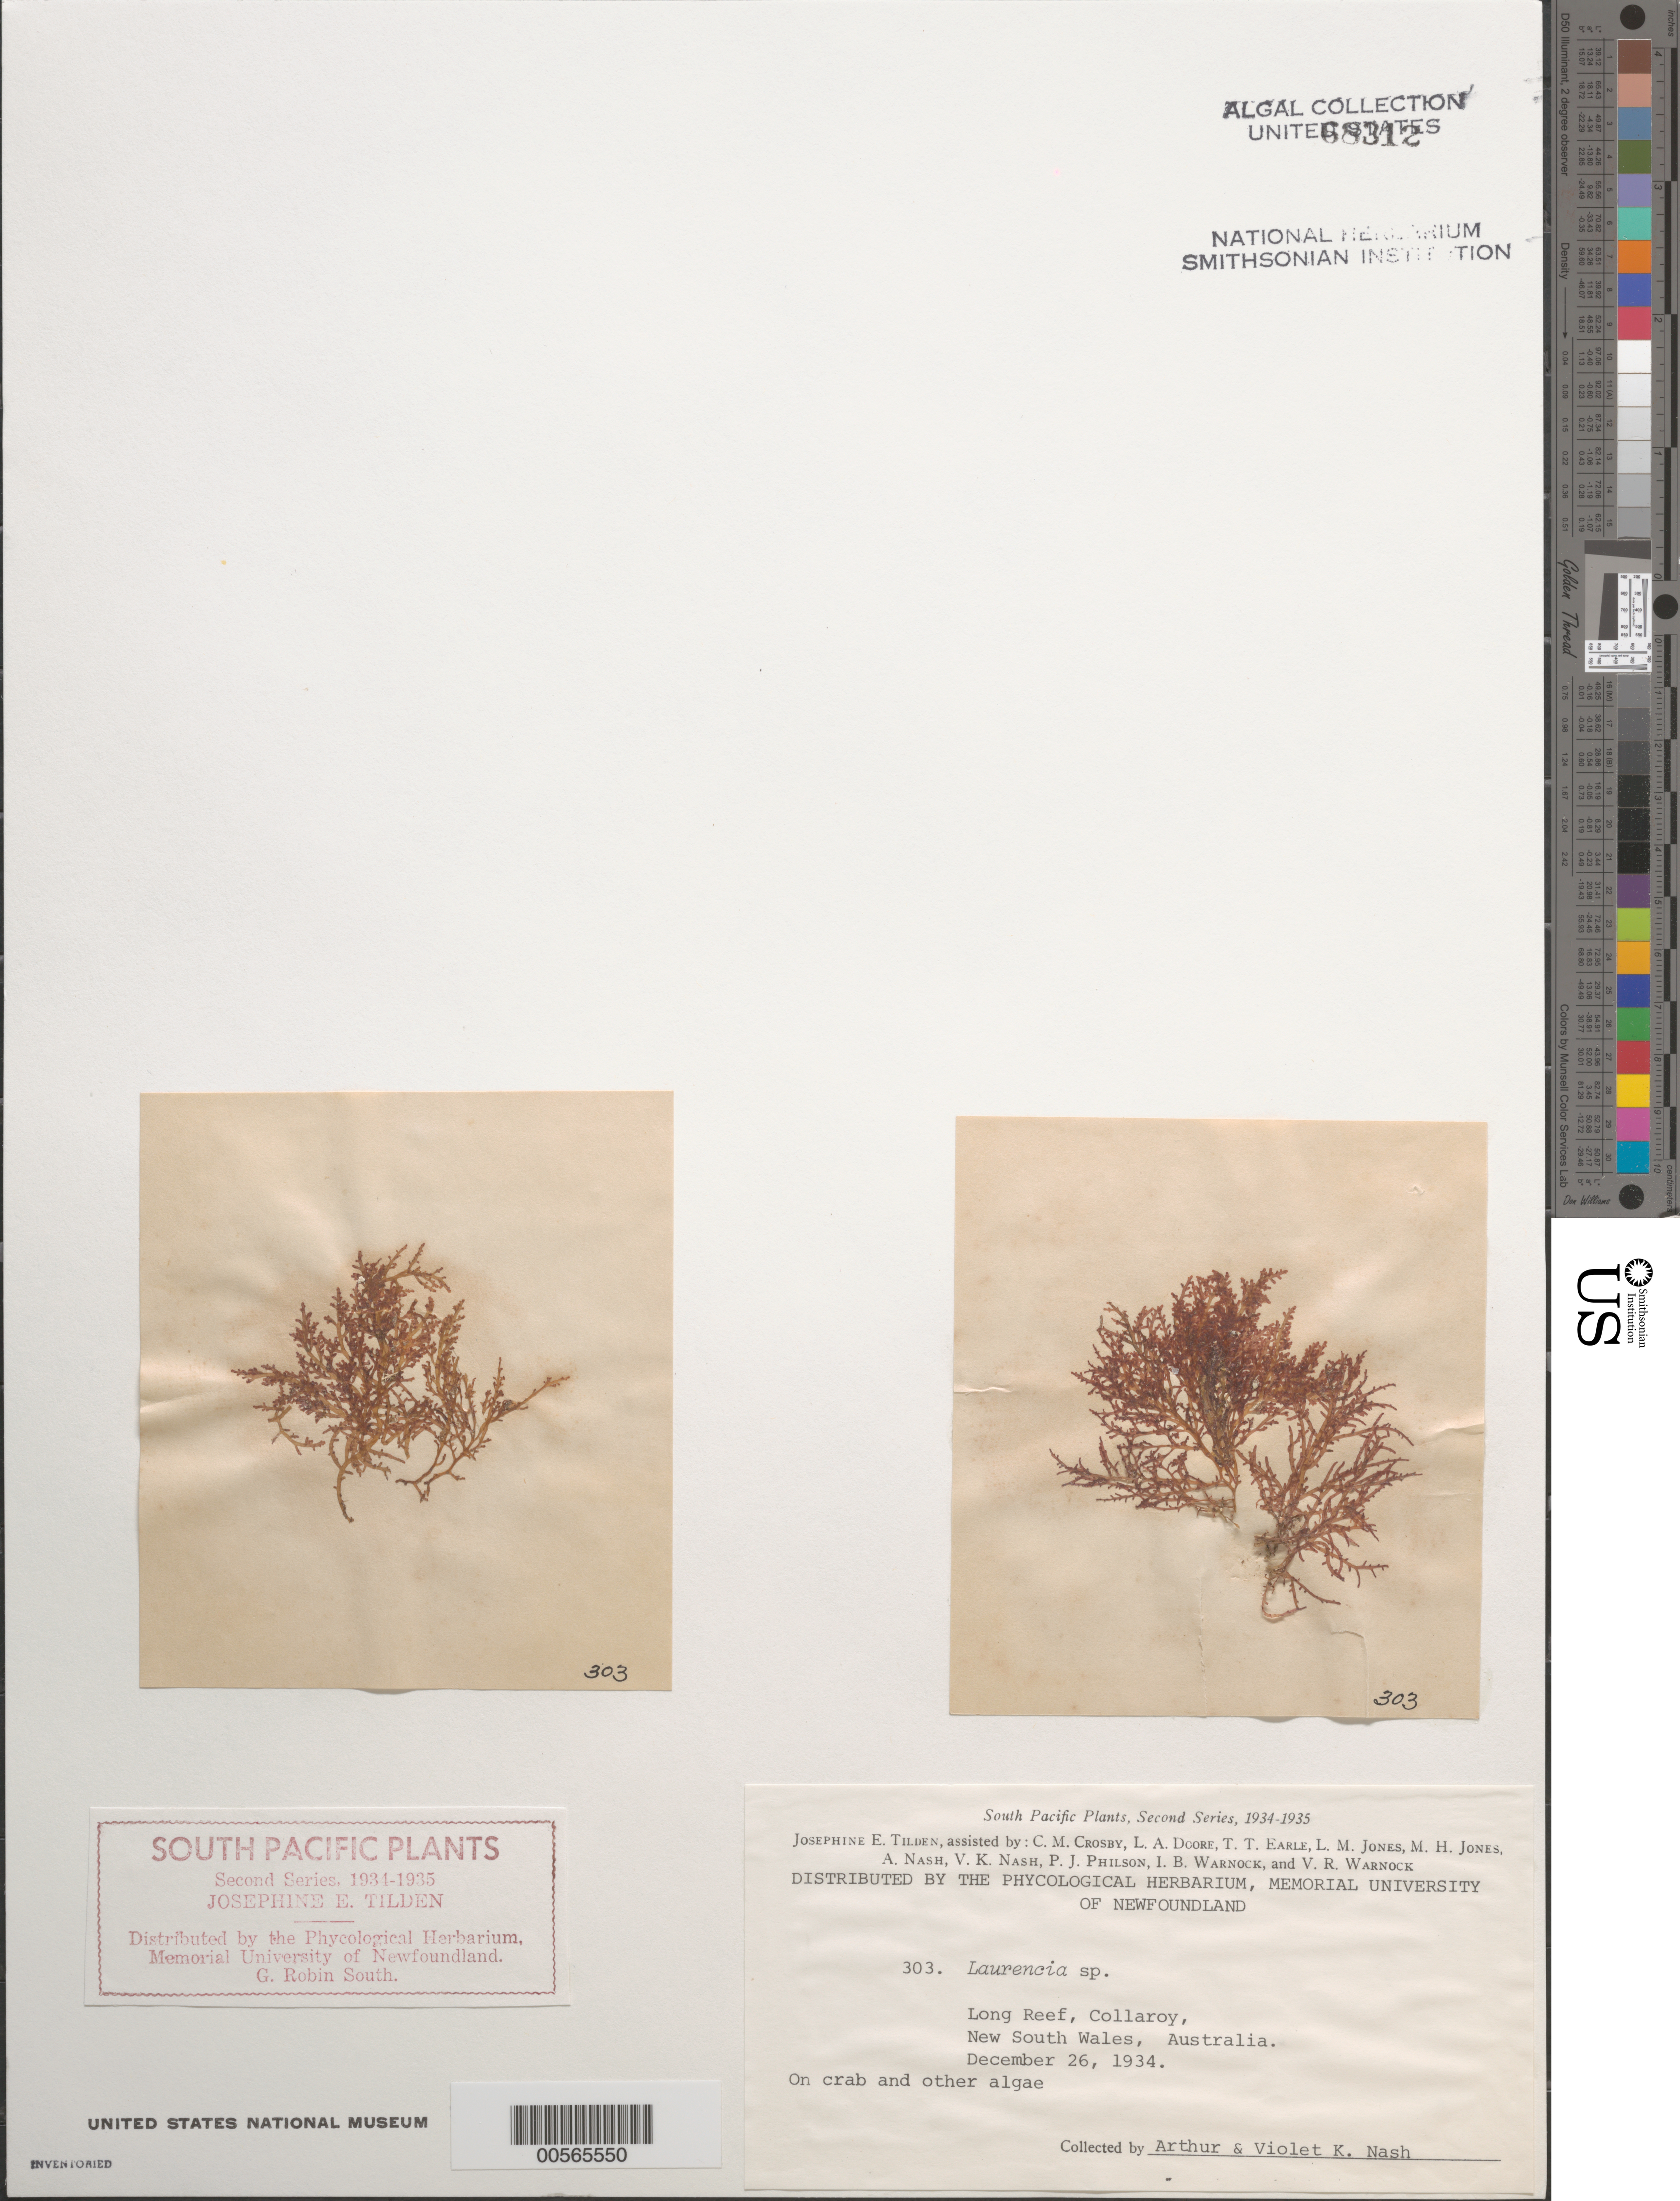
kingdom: Plantae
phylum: Rhodophyta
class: Florideophyceae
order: Ceramiales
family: Rhodomelaceae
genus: Laurencia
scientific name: Laurencia sp.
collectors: A. Nash & V. K. Nash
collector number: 303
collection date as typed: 26 Dec 1934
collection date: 1934-12-26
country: Australia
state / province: New South Wales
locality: Long reef, collaroy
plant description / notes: Tilden, South Pacific Plants, Second Series, 1934-1935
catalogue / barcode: US 68312